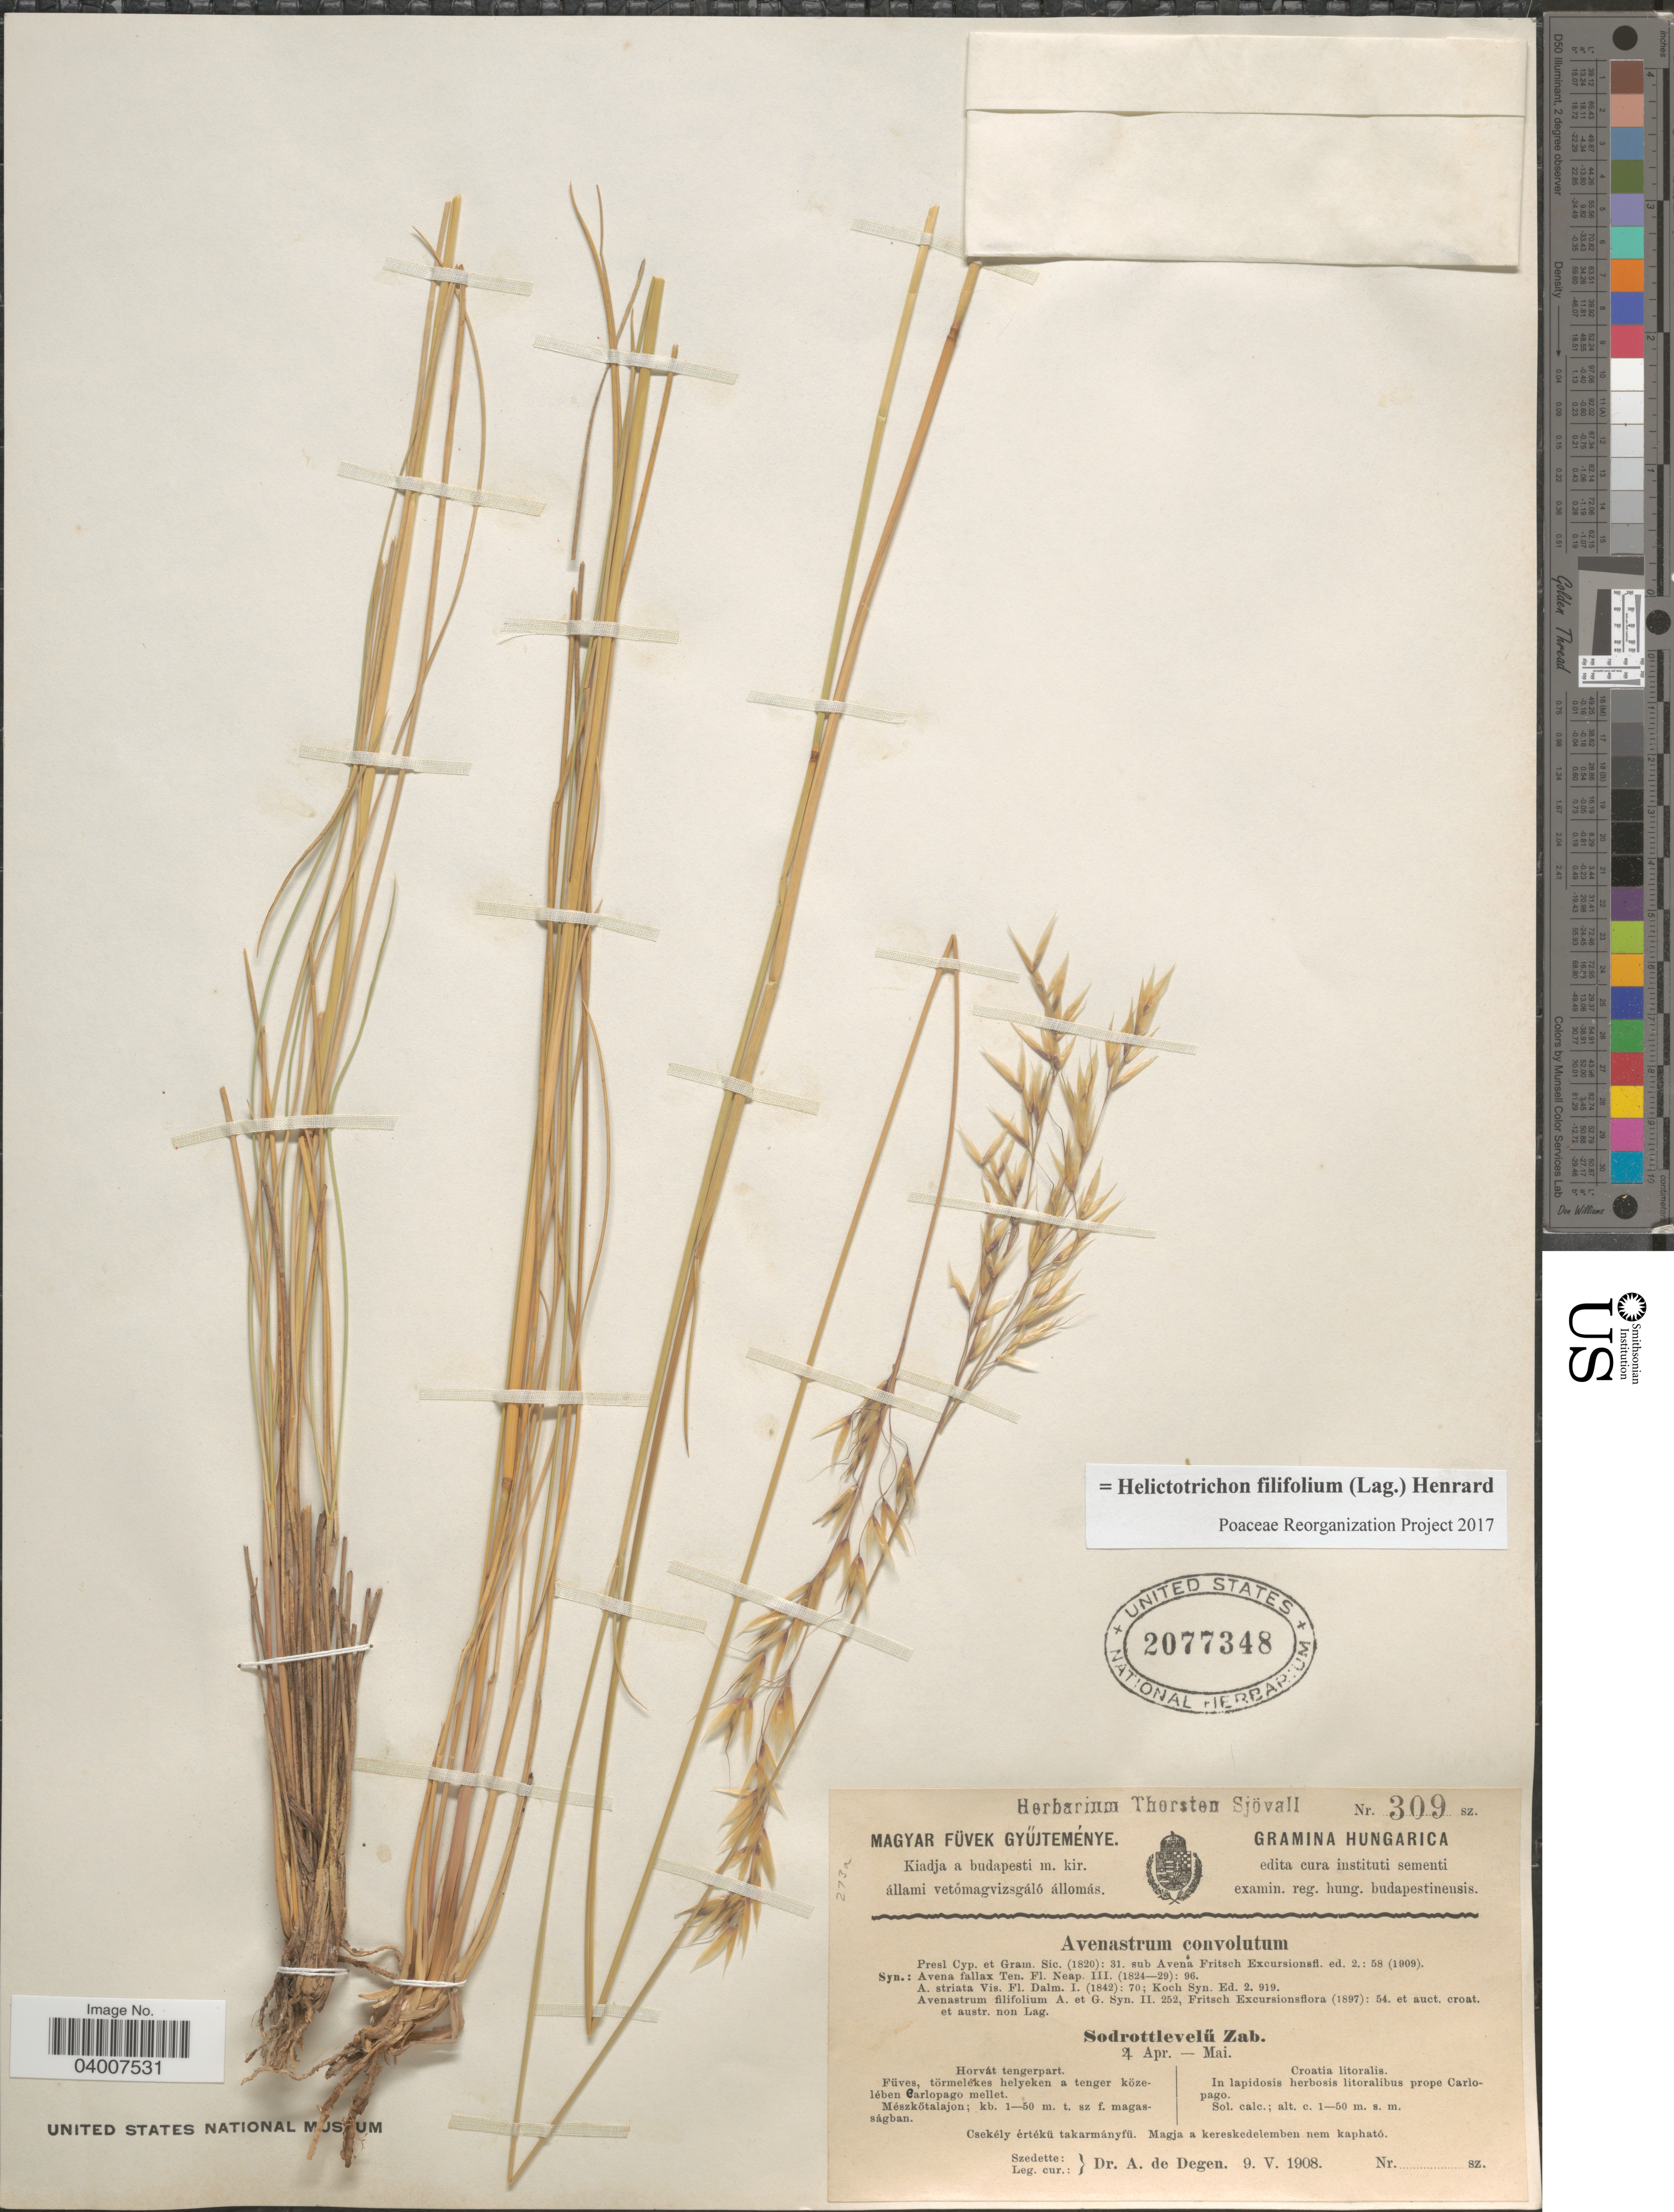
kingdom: Plantae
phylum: Tracheophyta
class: Liliopsida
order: Poales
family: Poaceae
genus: Helictotrichon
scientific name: Helictotrichon filifolium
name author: (Lag.) Henr.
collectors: A. Degen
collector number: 309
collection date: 1908-05-09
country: Croatia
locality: In lapidosis herbosis litoralibus prope Carlopago.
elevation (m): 1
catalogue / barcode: US 2077348